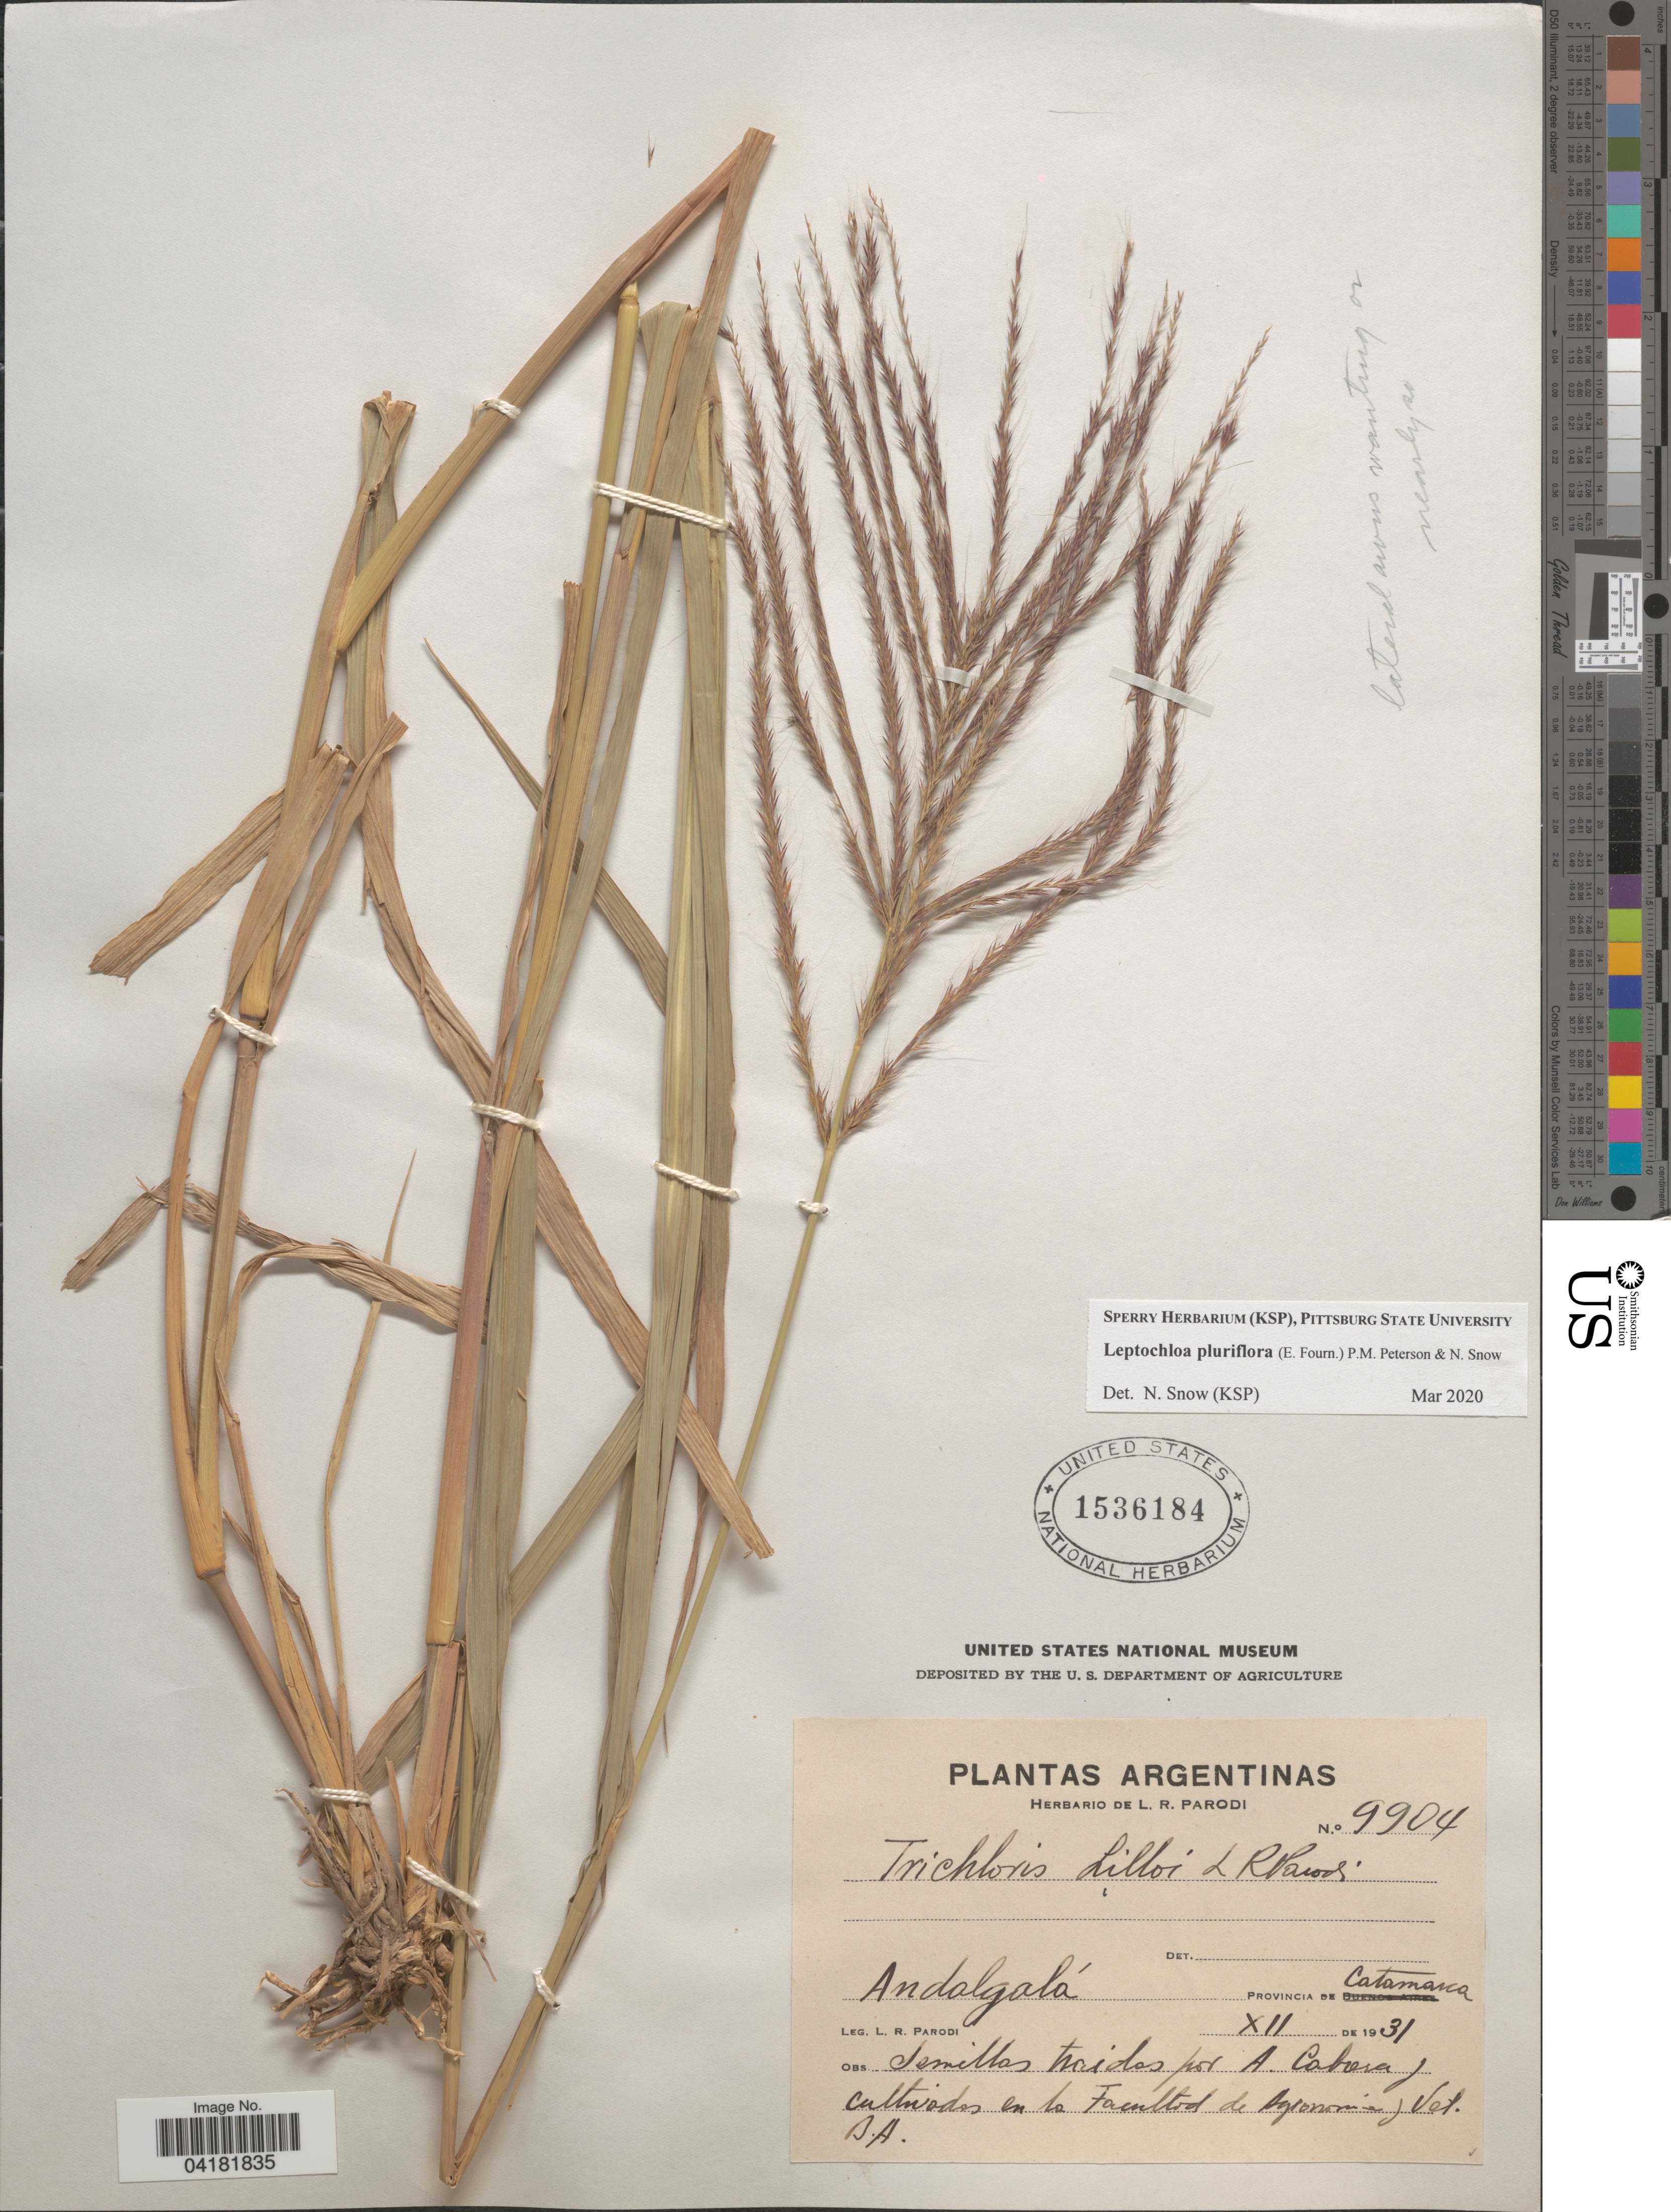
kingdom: Plantae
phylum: Tracheophyta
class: Liliopsida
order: Poales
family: Poaceae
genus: Leptochloa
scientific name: Leptochloa pluriflora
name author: (E. Fourn.) P.M. Peterson & N. Snow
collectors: L. R. Parodi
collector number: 9904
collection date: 1931-12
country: Argentina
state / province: Catamarca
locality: Argentinas. Andalgalá.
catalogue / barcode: US 1536184